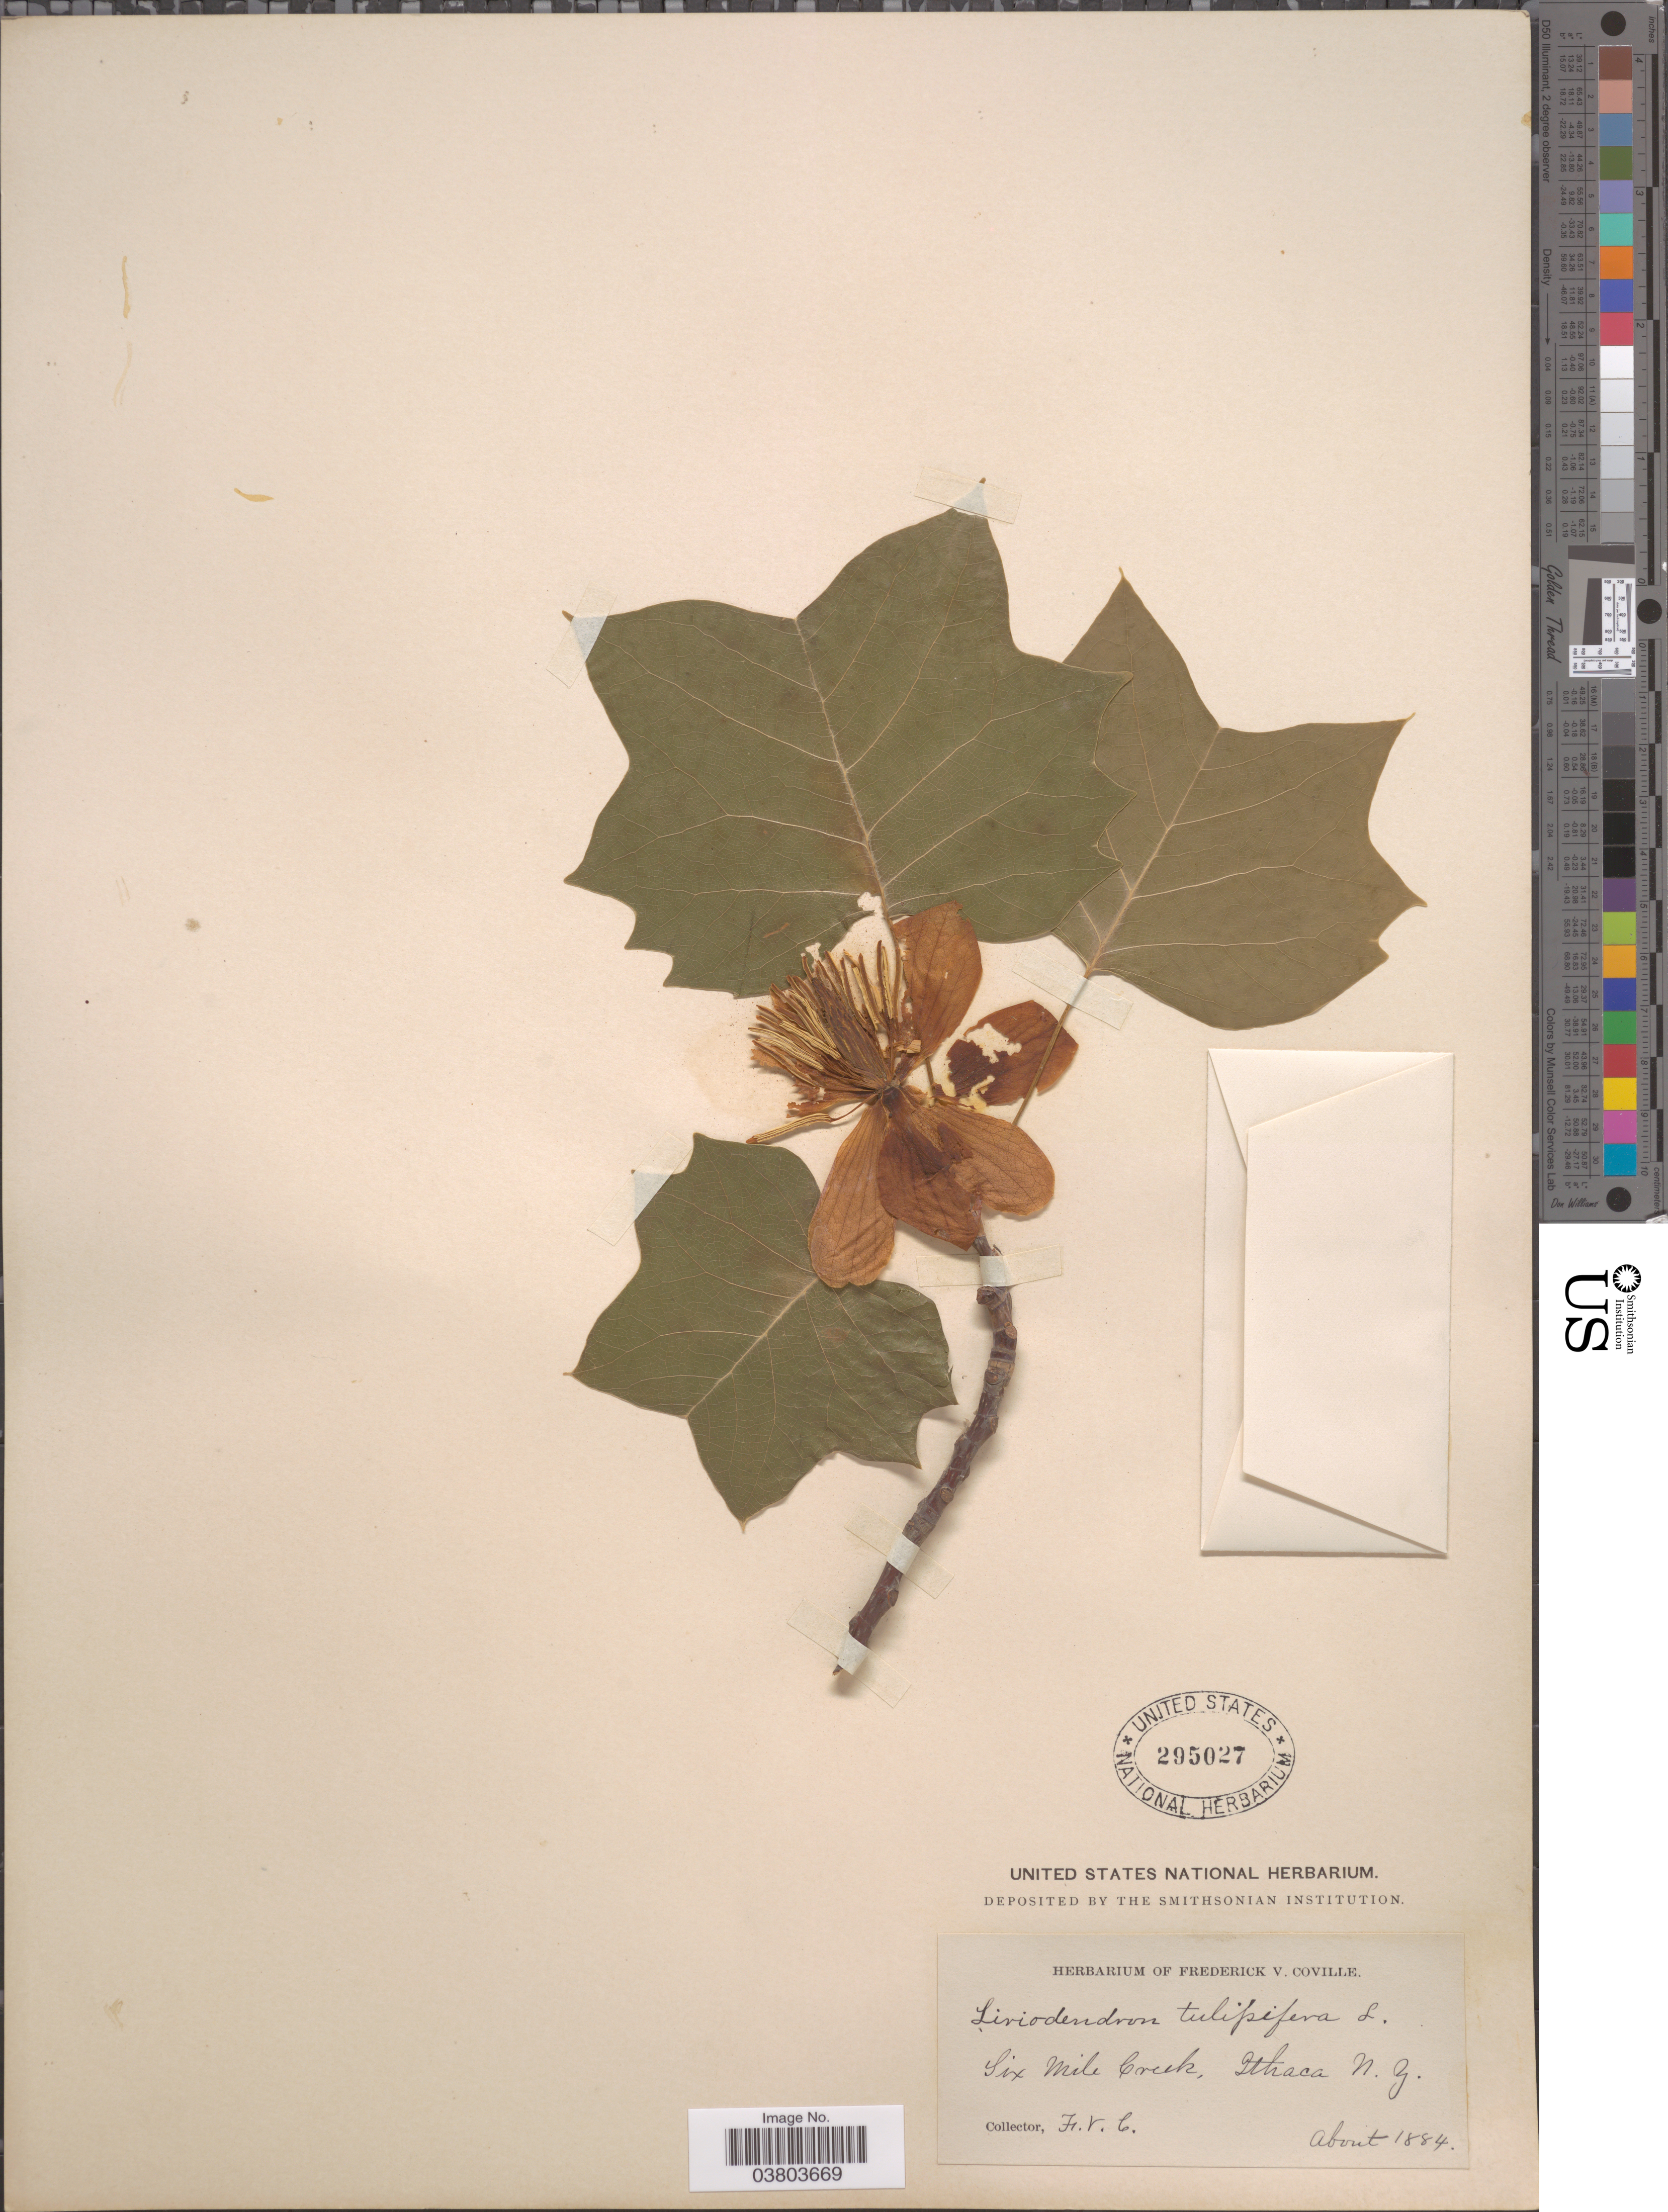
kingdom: Plantae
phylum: Tracheophyta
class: Magnoliopsida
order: Magnoliales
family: Magnoliaceae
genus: Liriodendron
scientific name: Liriodendron tulipifera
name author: L.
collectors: F. V. Coville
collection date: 1884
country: United States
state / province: New York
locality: Six Mile Creek, Ithaca.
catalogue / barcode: US 295027